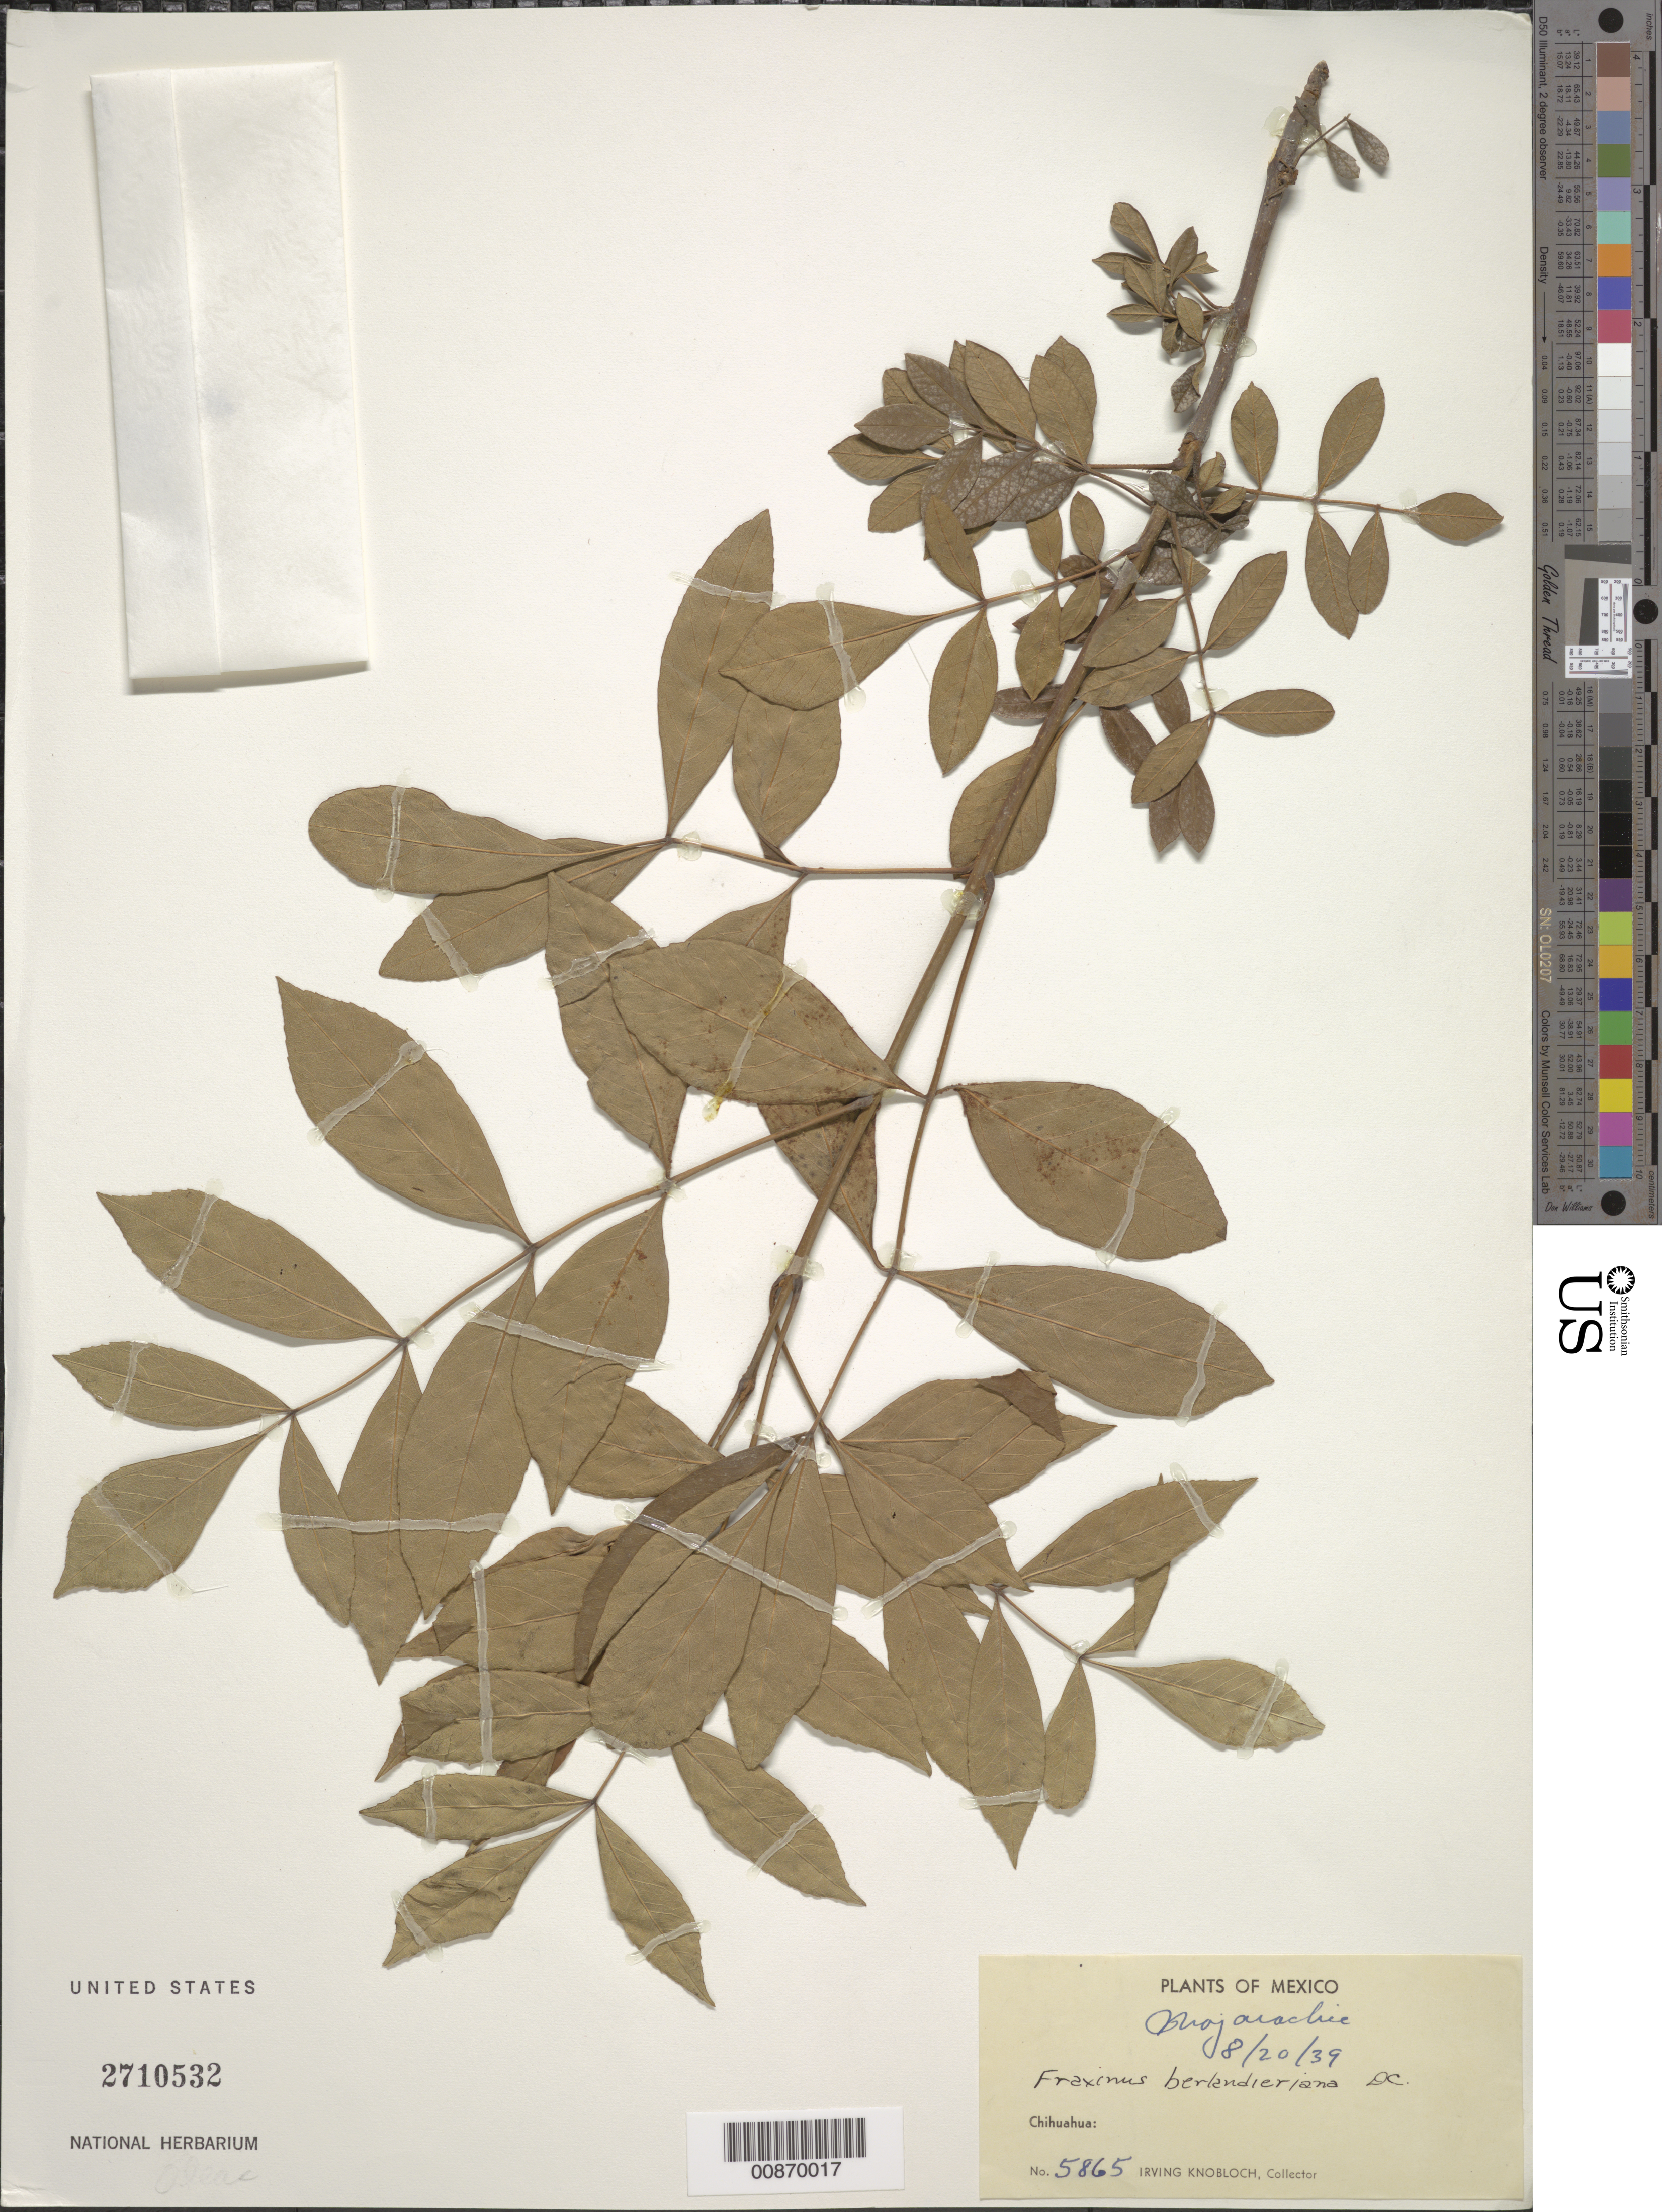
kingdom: Plantae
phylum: Tracheophyta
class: Magnoliopsida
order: Lamiales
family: Oleaceae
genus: Fraxinus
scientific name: Fraxinus berlandieriana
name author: A. DC.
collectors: I. W. Knobloch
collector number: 5865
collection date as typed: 20 Aug 1939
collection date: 1939-08-20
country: Mexico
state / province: Chihuahua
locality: Mojarachic, Chihuahua.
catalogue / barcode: US 2710532